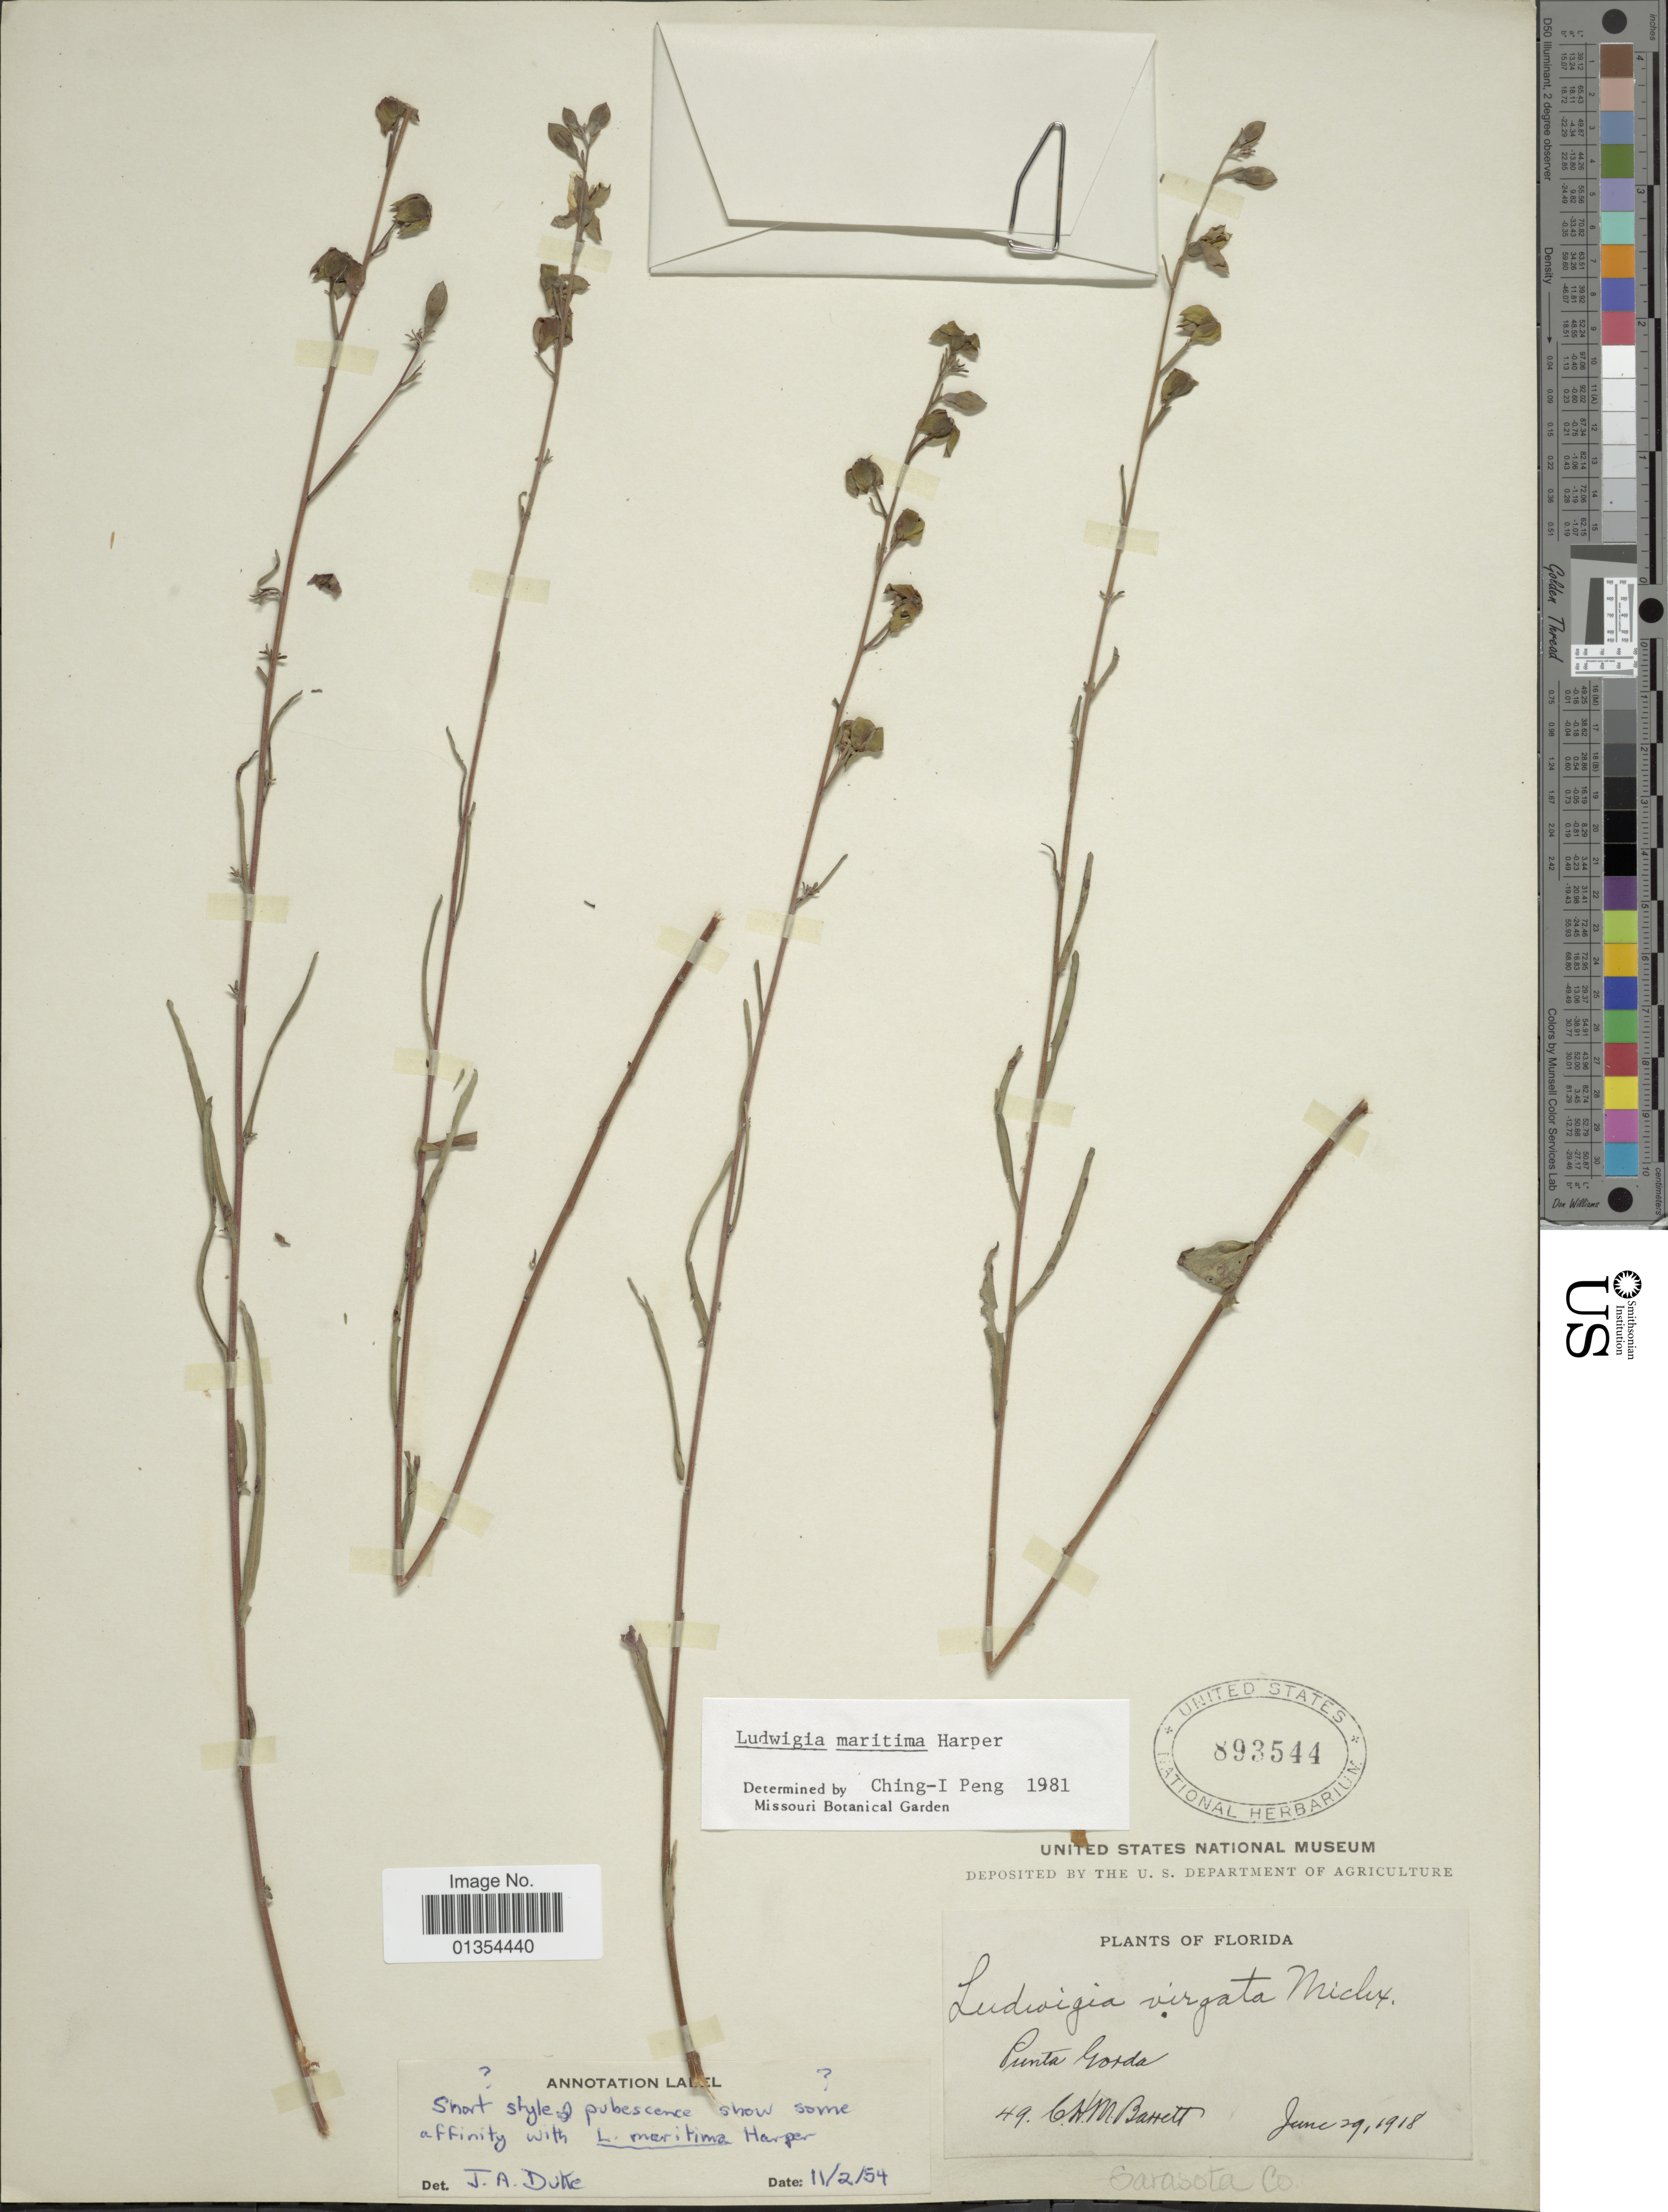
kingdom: Plantae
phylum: Tracheophyta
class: Magnoliopsida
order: Myrtales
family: Onagraceae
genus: Ludwigia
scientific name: Ludwigia maritima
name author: R.M. Harper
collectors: C. Barrett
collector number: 49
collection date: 1918-06-29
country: United States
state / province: Florida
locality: Punta Gorda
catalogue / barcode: US 893544